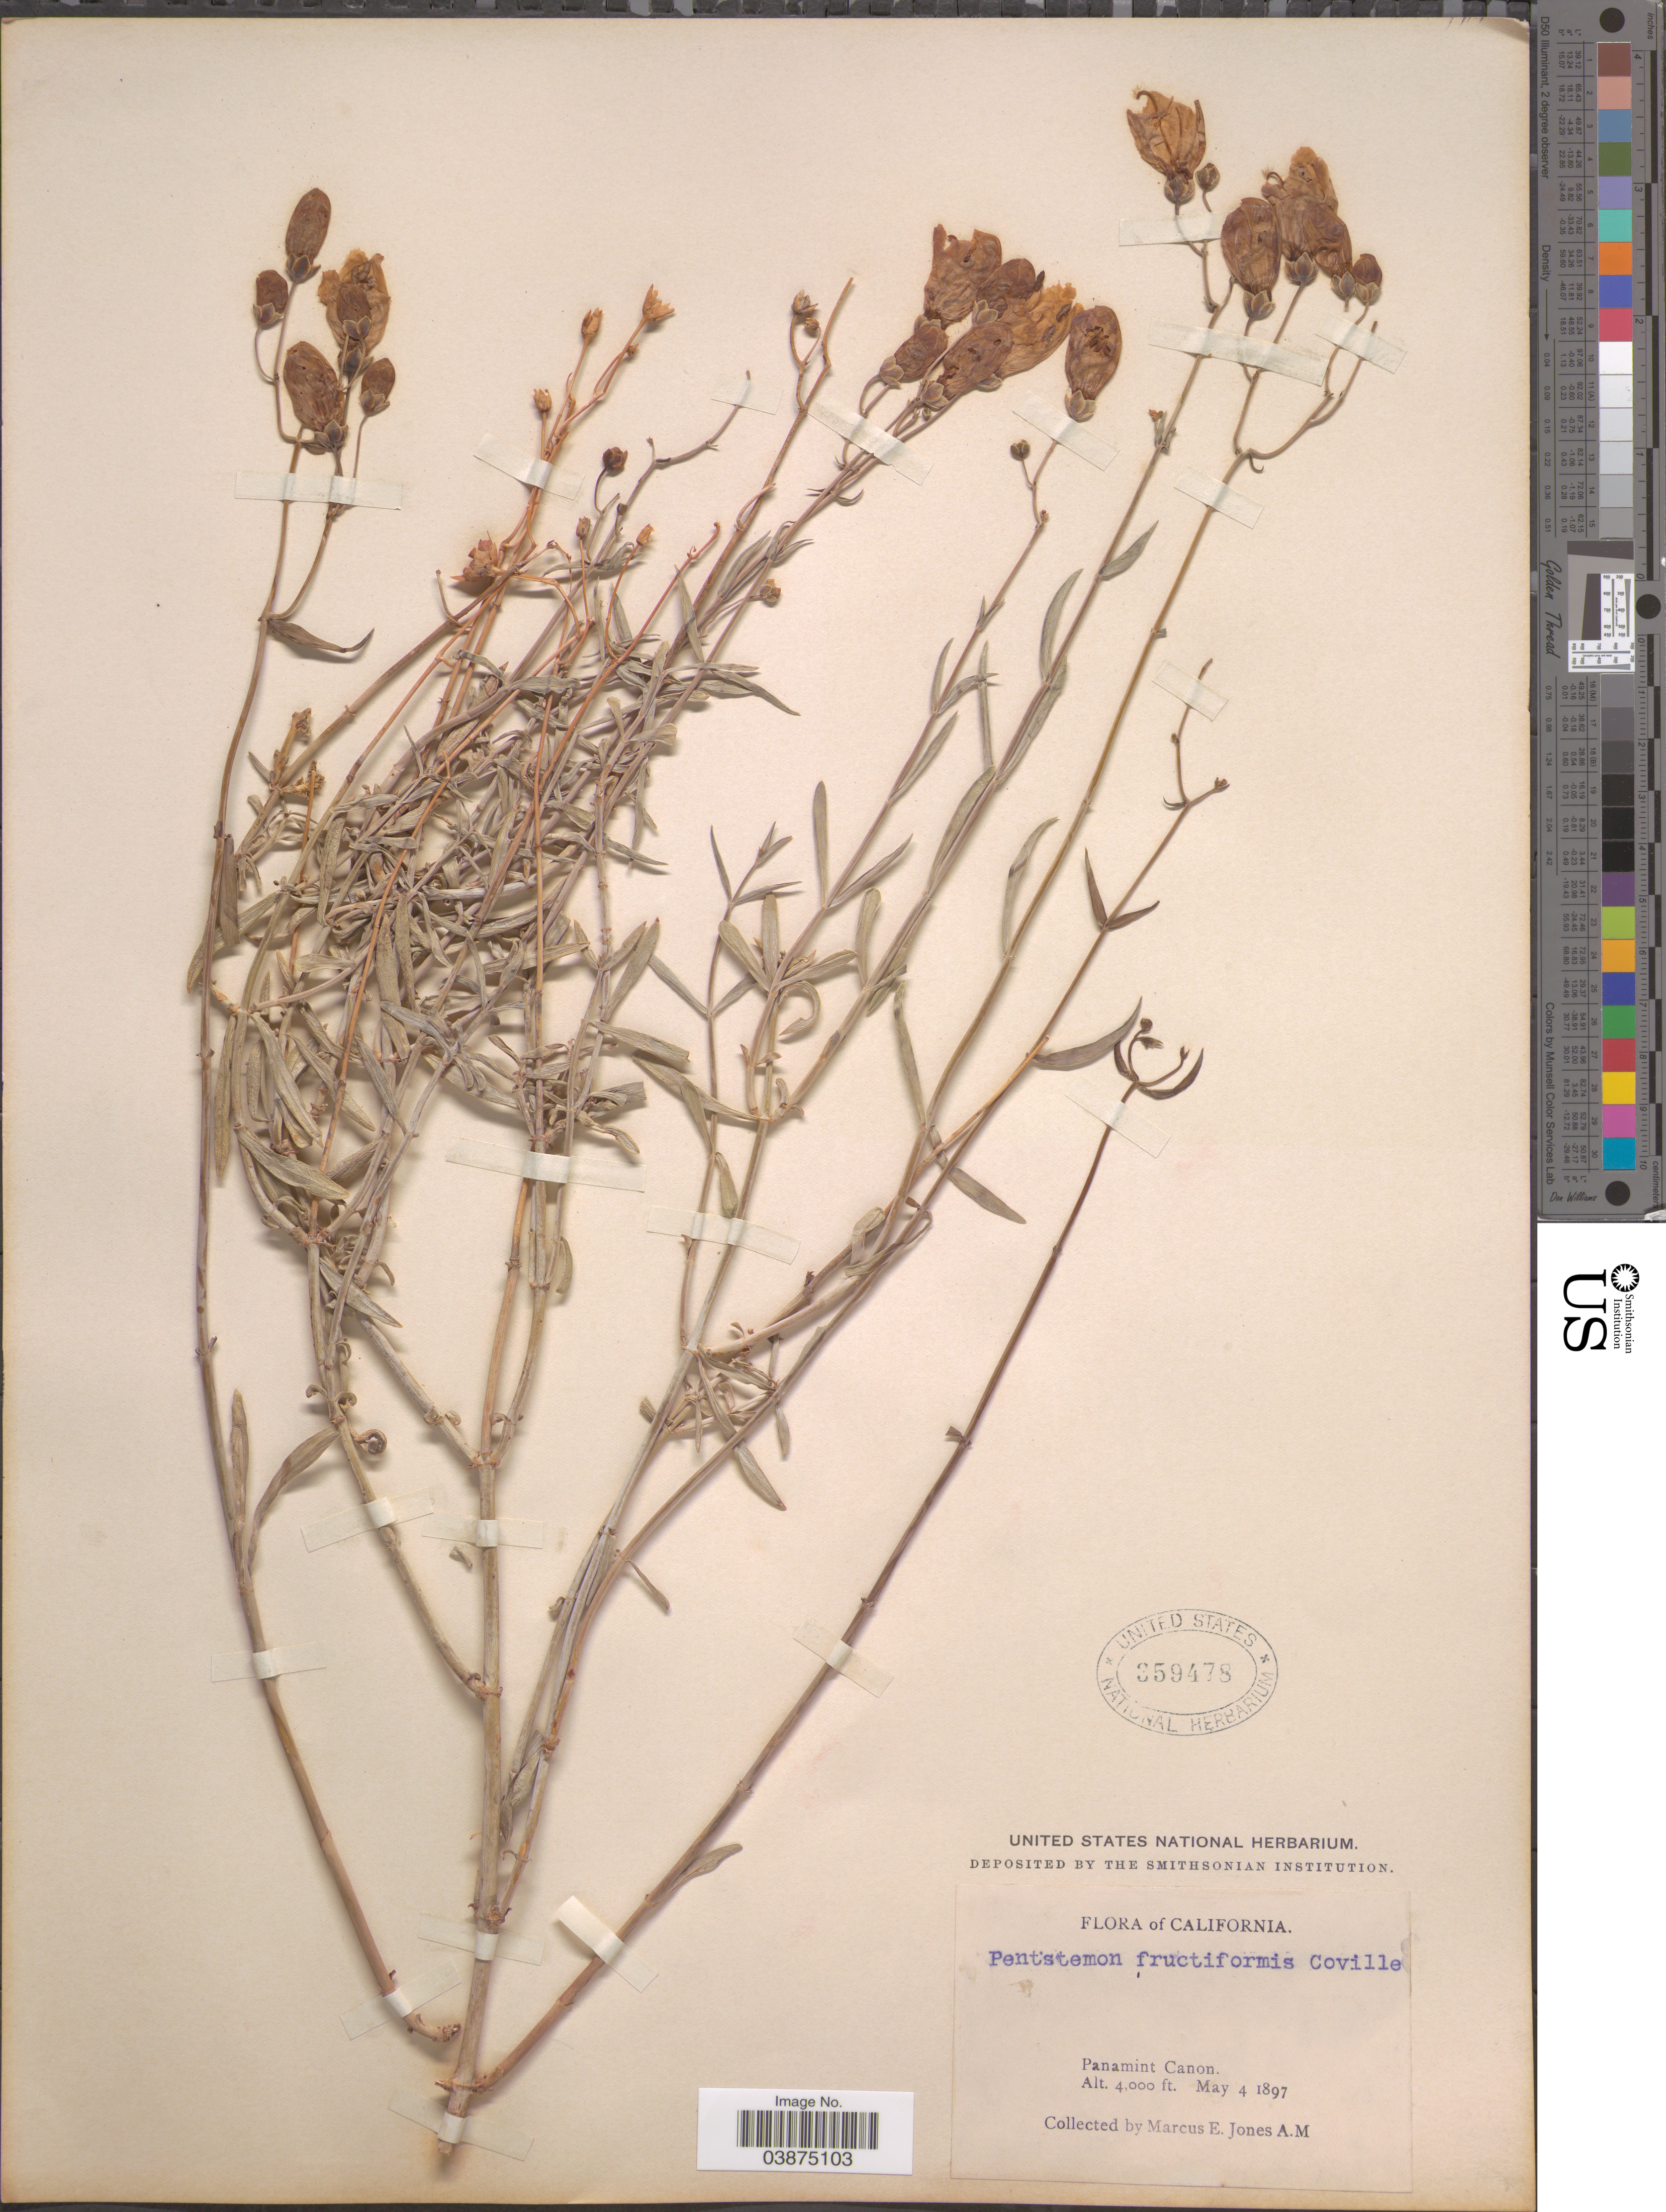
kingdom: Plantae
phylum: Tracheophyta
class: Magnoliopsida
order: Lamiales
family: Plantaginaceae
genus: Penstemon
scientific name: Penstemon fruticiformis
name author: Coville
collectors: M. E. Jones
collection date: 1897-05-04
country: United States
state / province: California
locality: Panamint Canyon.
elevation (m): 1219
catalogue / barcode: US 359478